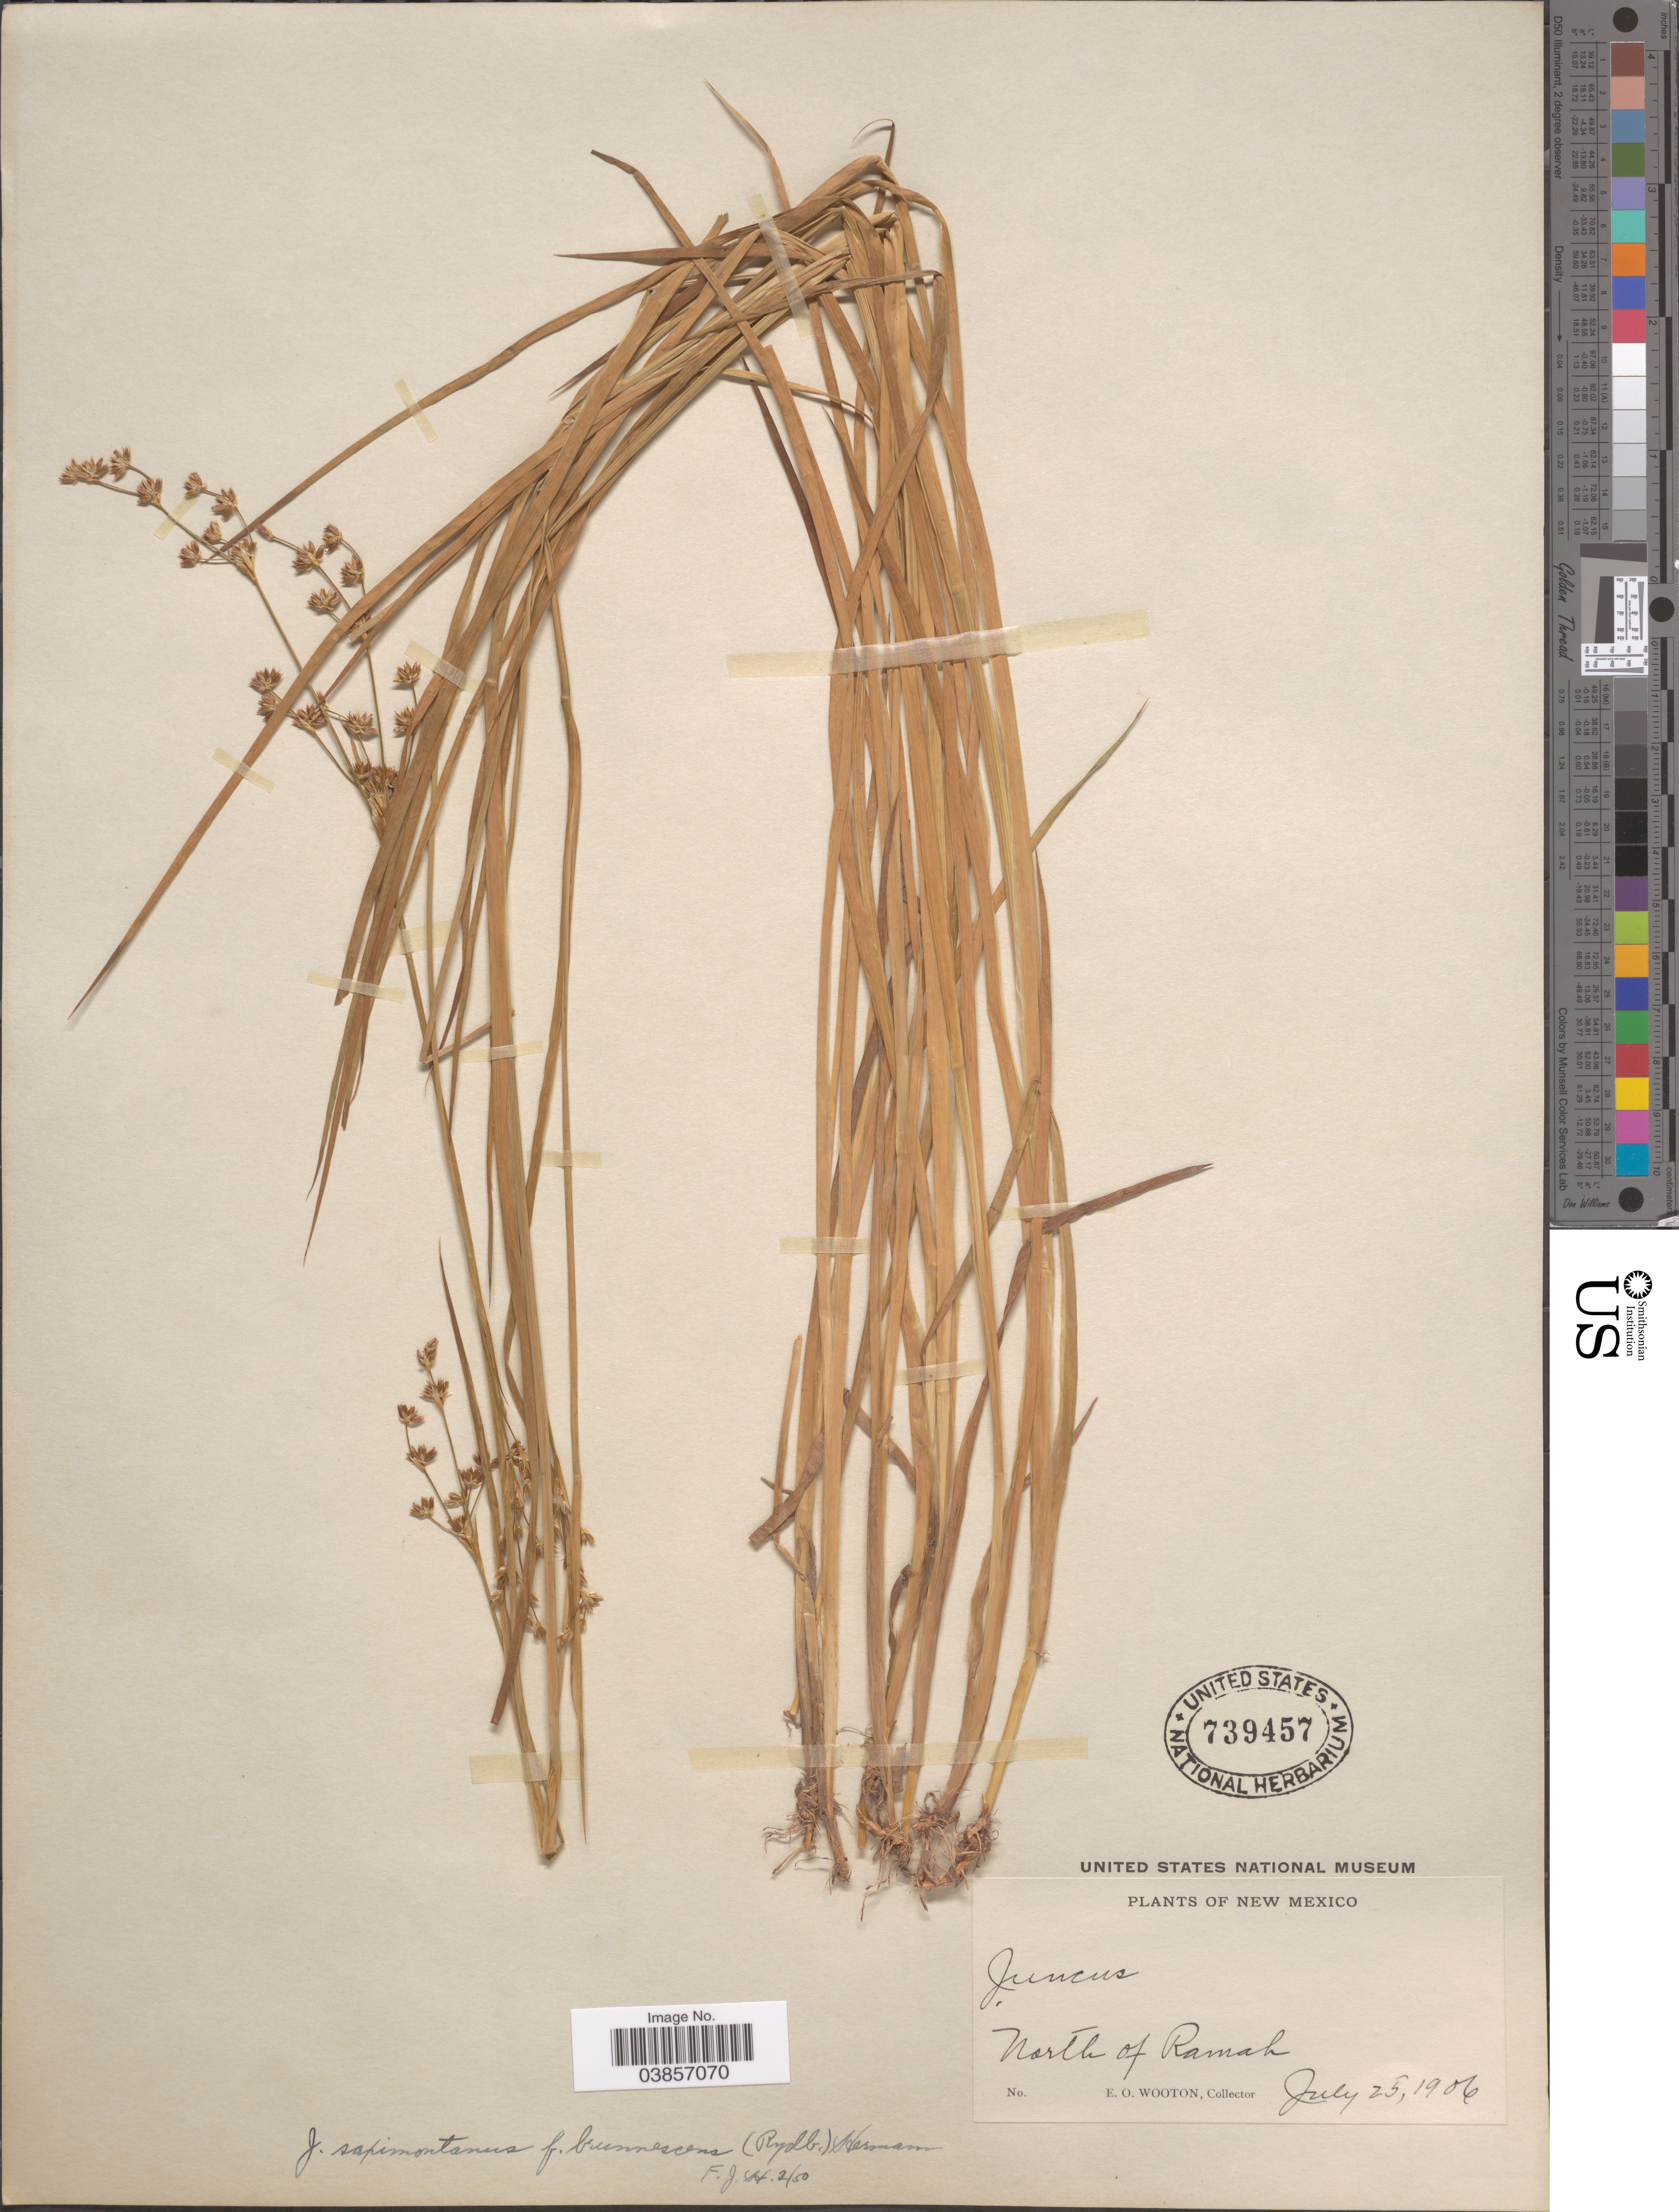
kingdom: Plantae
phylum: Tracheophyta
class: Liliopsida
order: Poales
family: Juncaceae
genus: Juncus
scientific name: Juncus saximontanus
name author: A. Nelson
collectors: E. O. Wooton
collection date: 1906-07-25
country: United States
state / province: New Mexico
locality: North of Ramah.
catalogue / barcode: US 739457